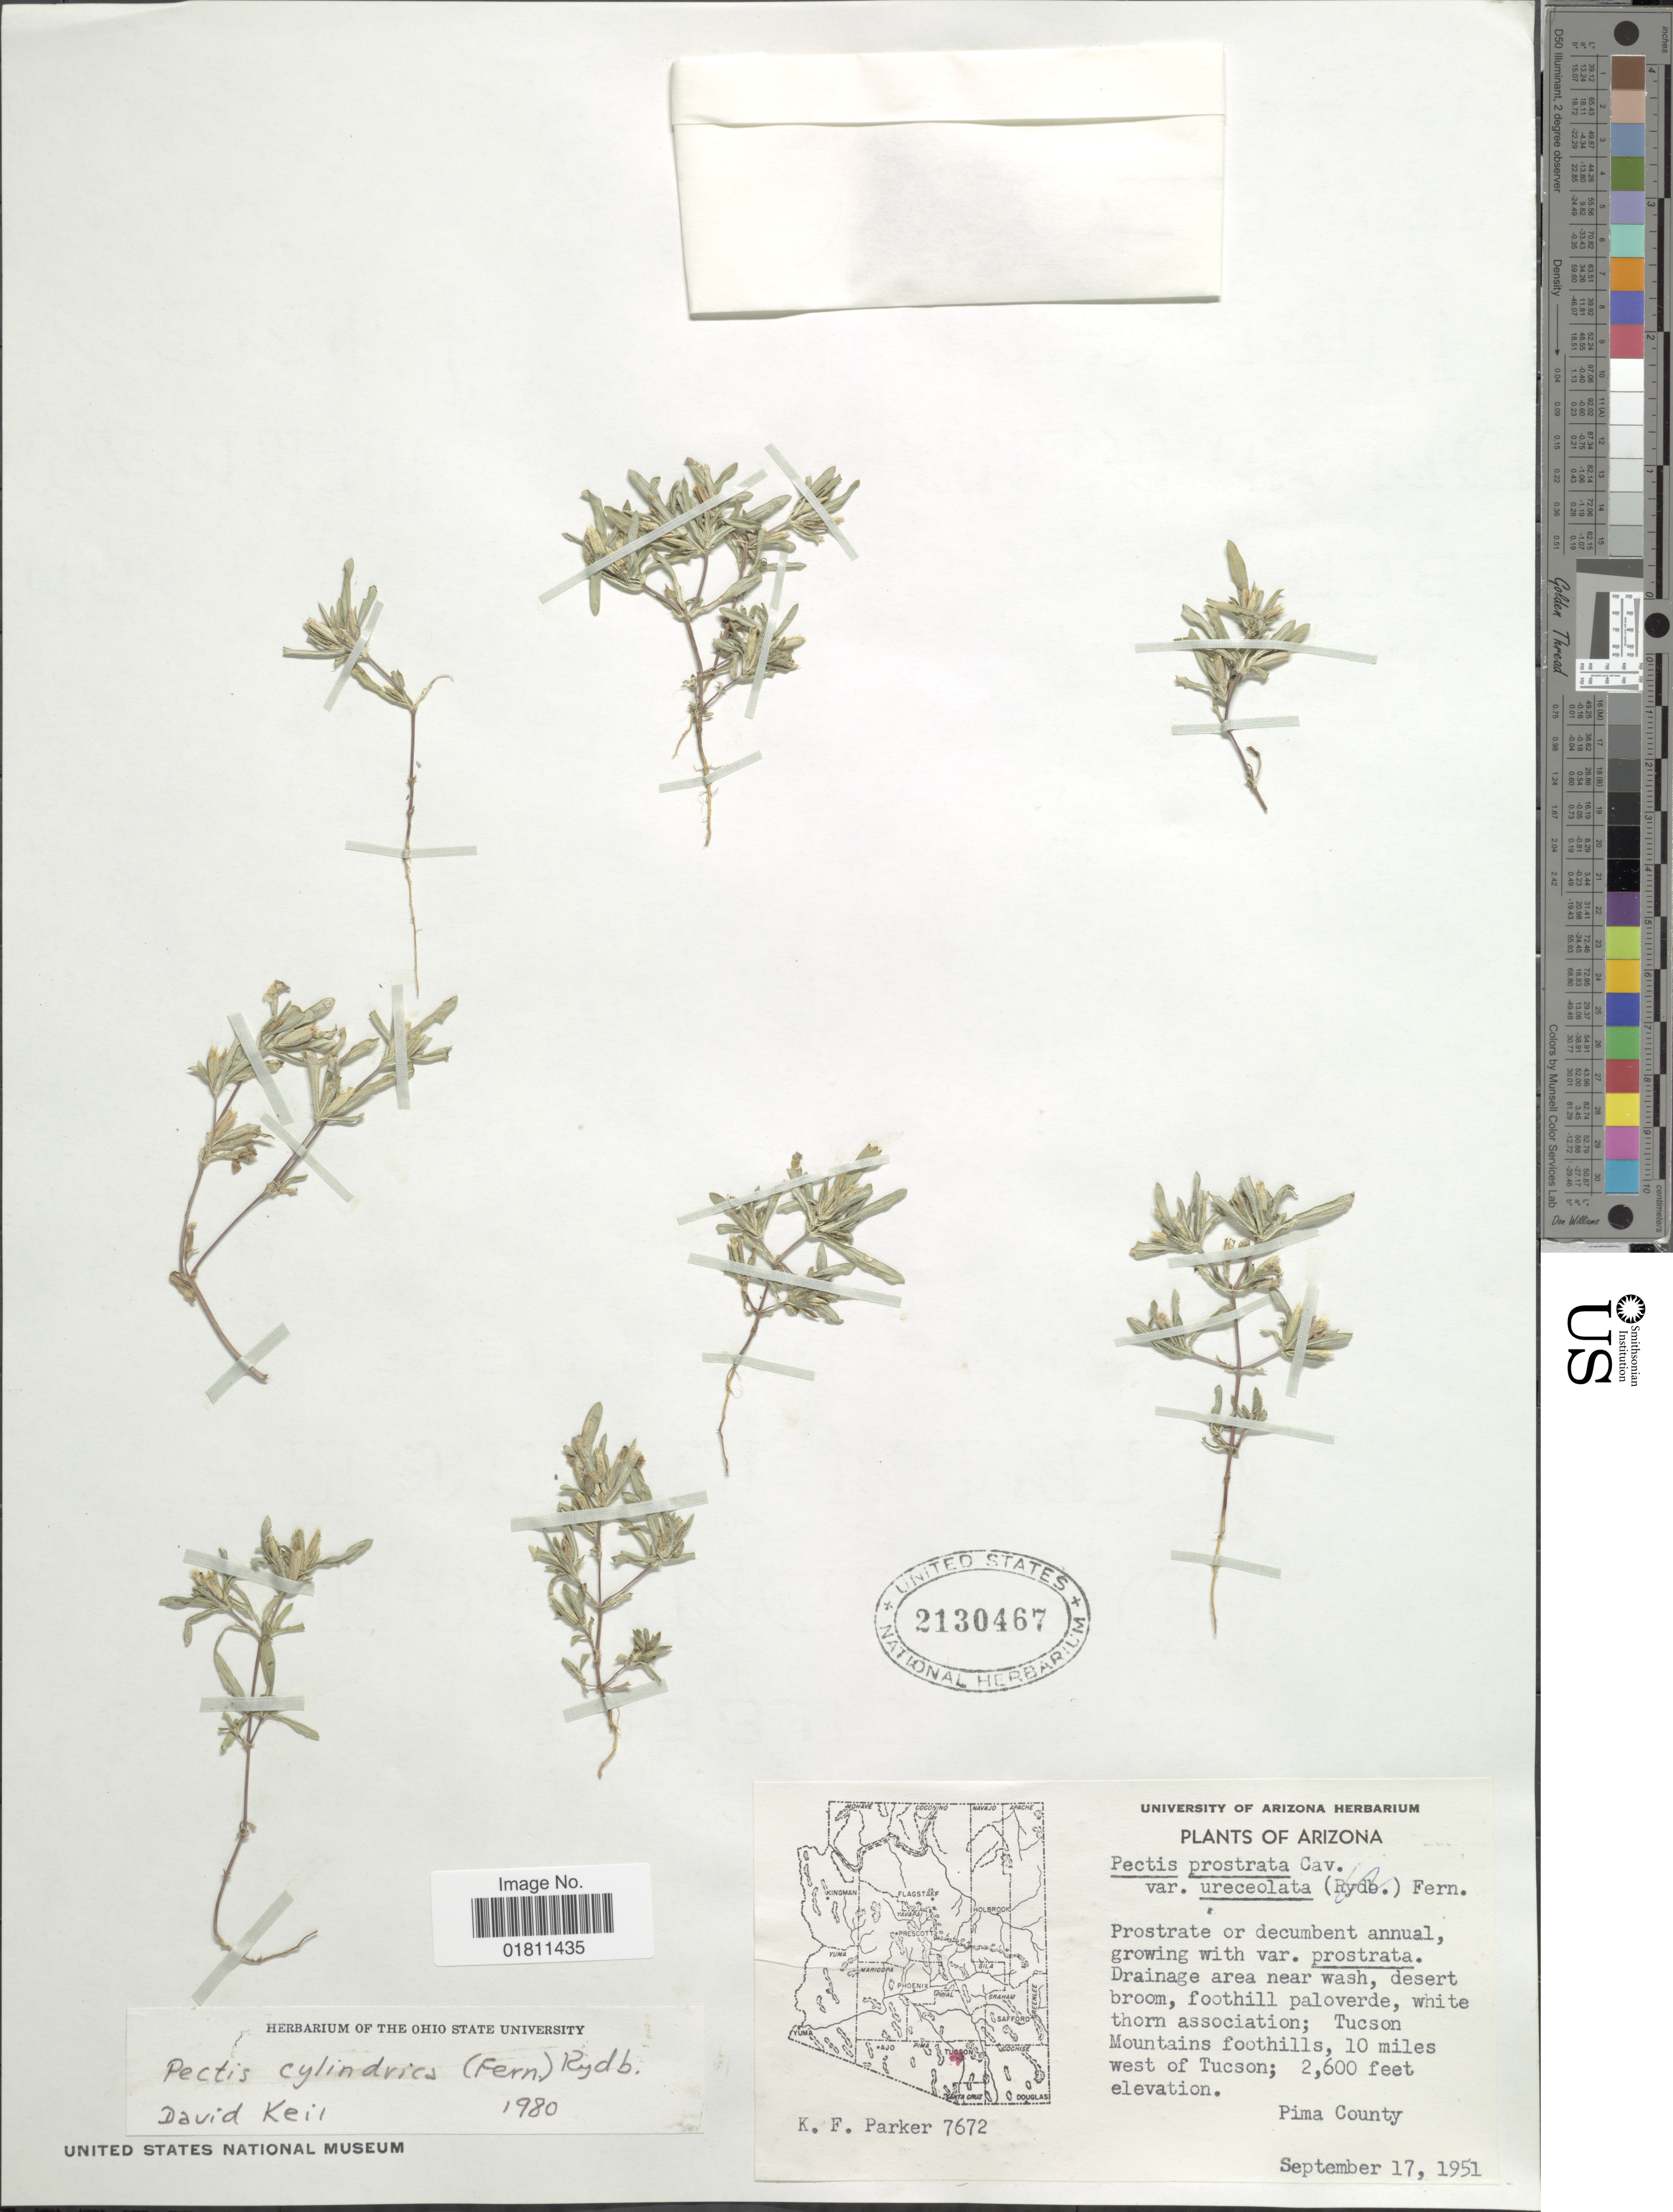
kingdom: Plantae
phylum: Tracheophyta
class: Magnoliopsida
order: Asterales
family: Asteraceae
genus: Pectis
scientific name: Pectis cylindrica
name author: (Fernald) Rydb.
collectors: K. F. Parker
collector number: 7672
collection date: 1951-09-17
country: United States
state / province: Arizona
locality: Arizona. Drainage area near wash, desert broom, foothill paloverde. Mountains foothills, 10 miles west of Tucson.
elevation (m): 792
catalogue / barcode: US 2130467